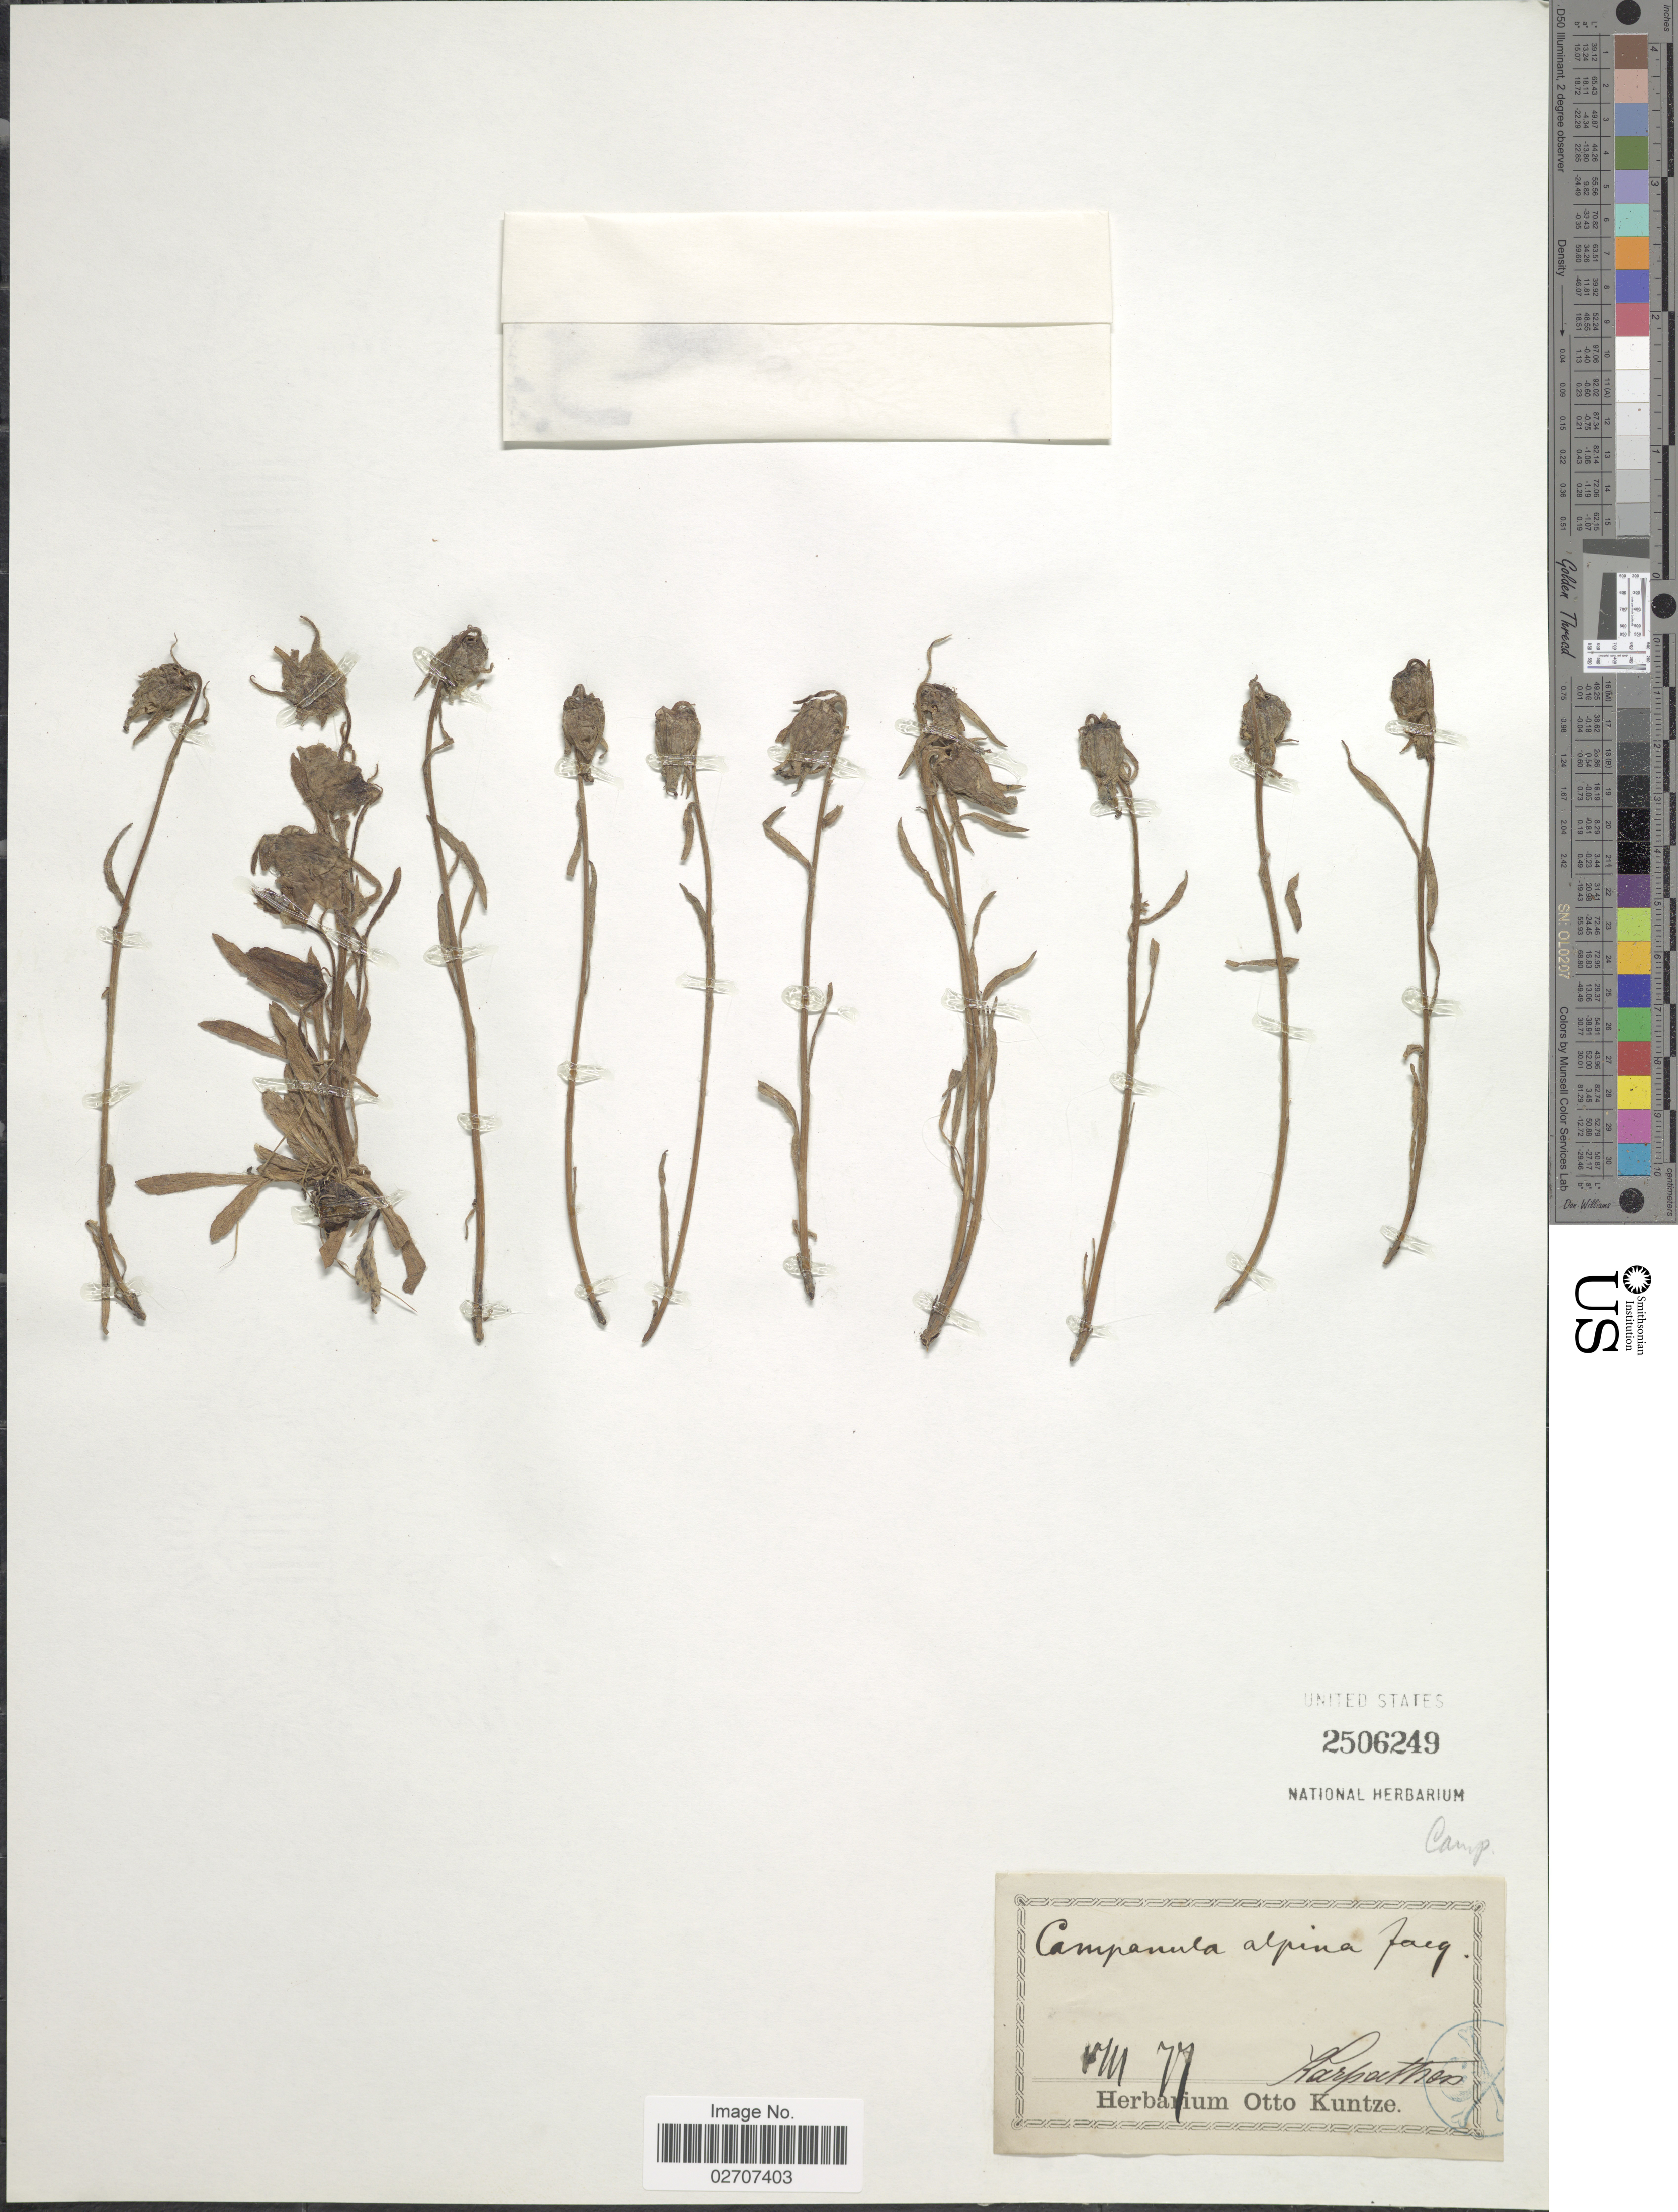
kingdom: Plantae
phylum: Tracheophyta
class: Magnoliopsida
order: Asterales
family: Campanulaceae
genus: Campanula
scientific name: Campanula alpina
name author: Jacq.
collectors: ex herb. Otto Kuntze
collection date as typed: Transcribed d/m/y: /8/77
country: Greece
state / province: South Aegean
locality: Karpathos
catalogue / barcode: US 2506249